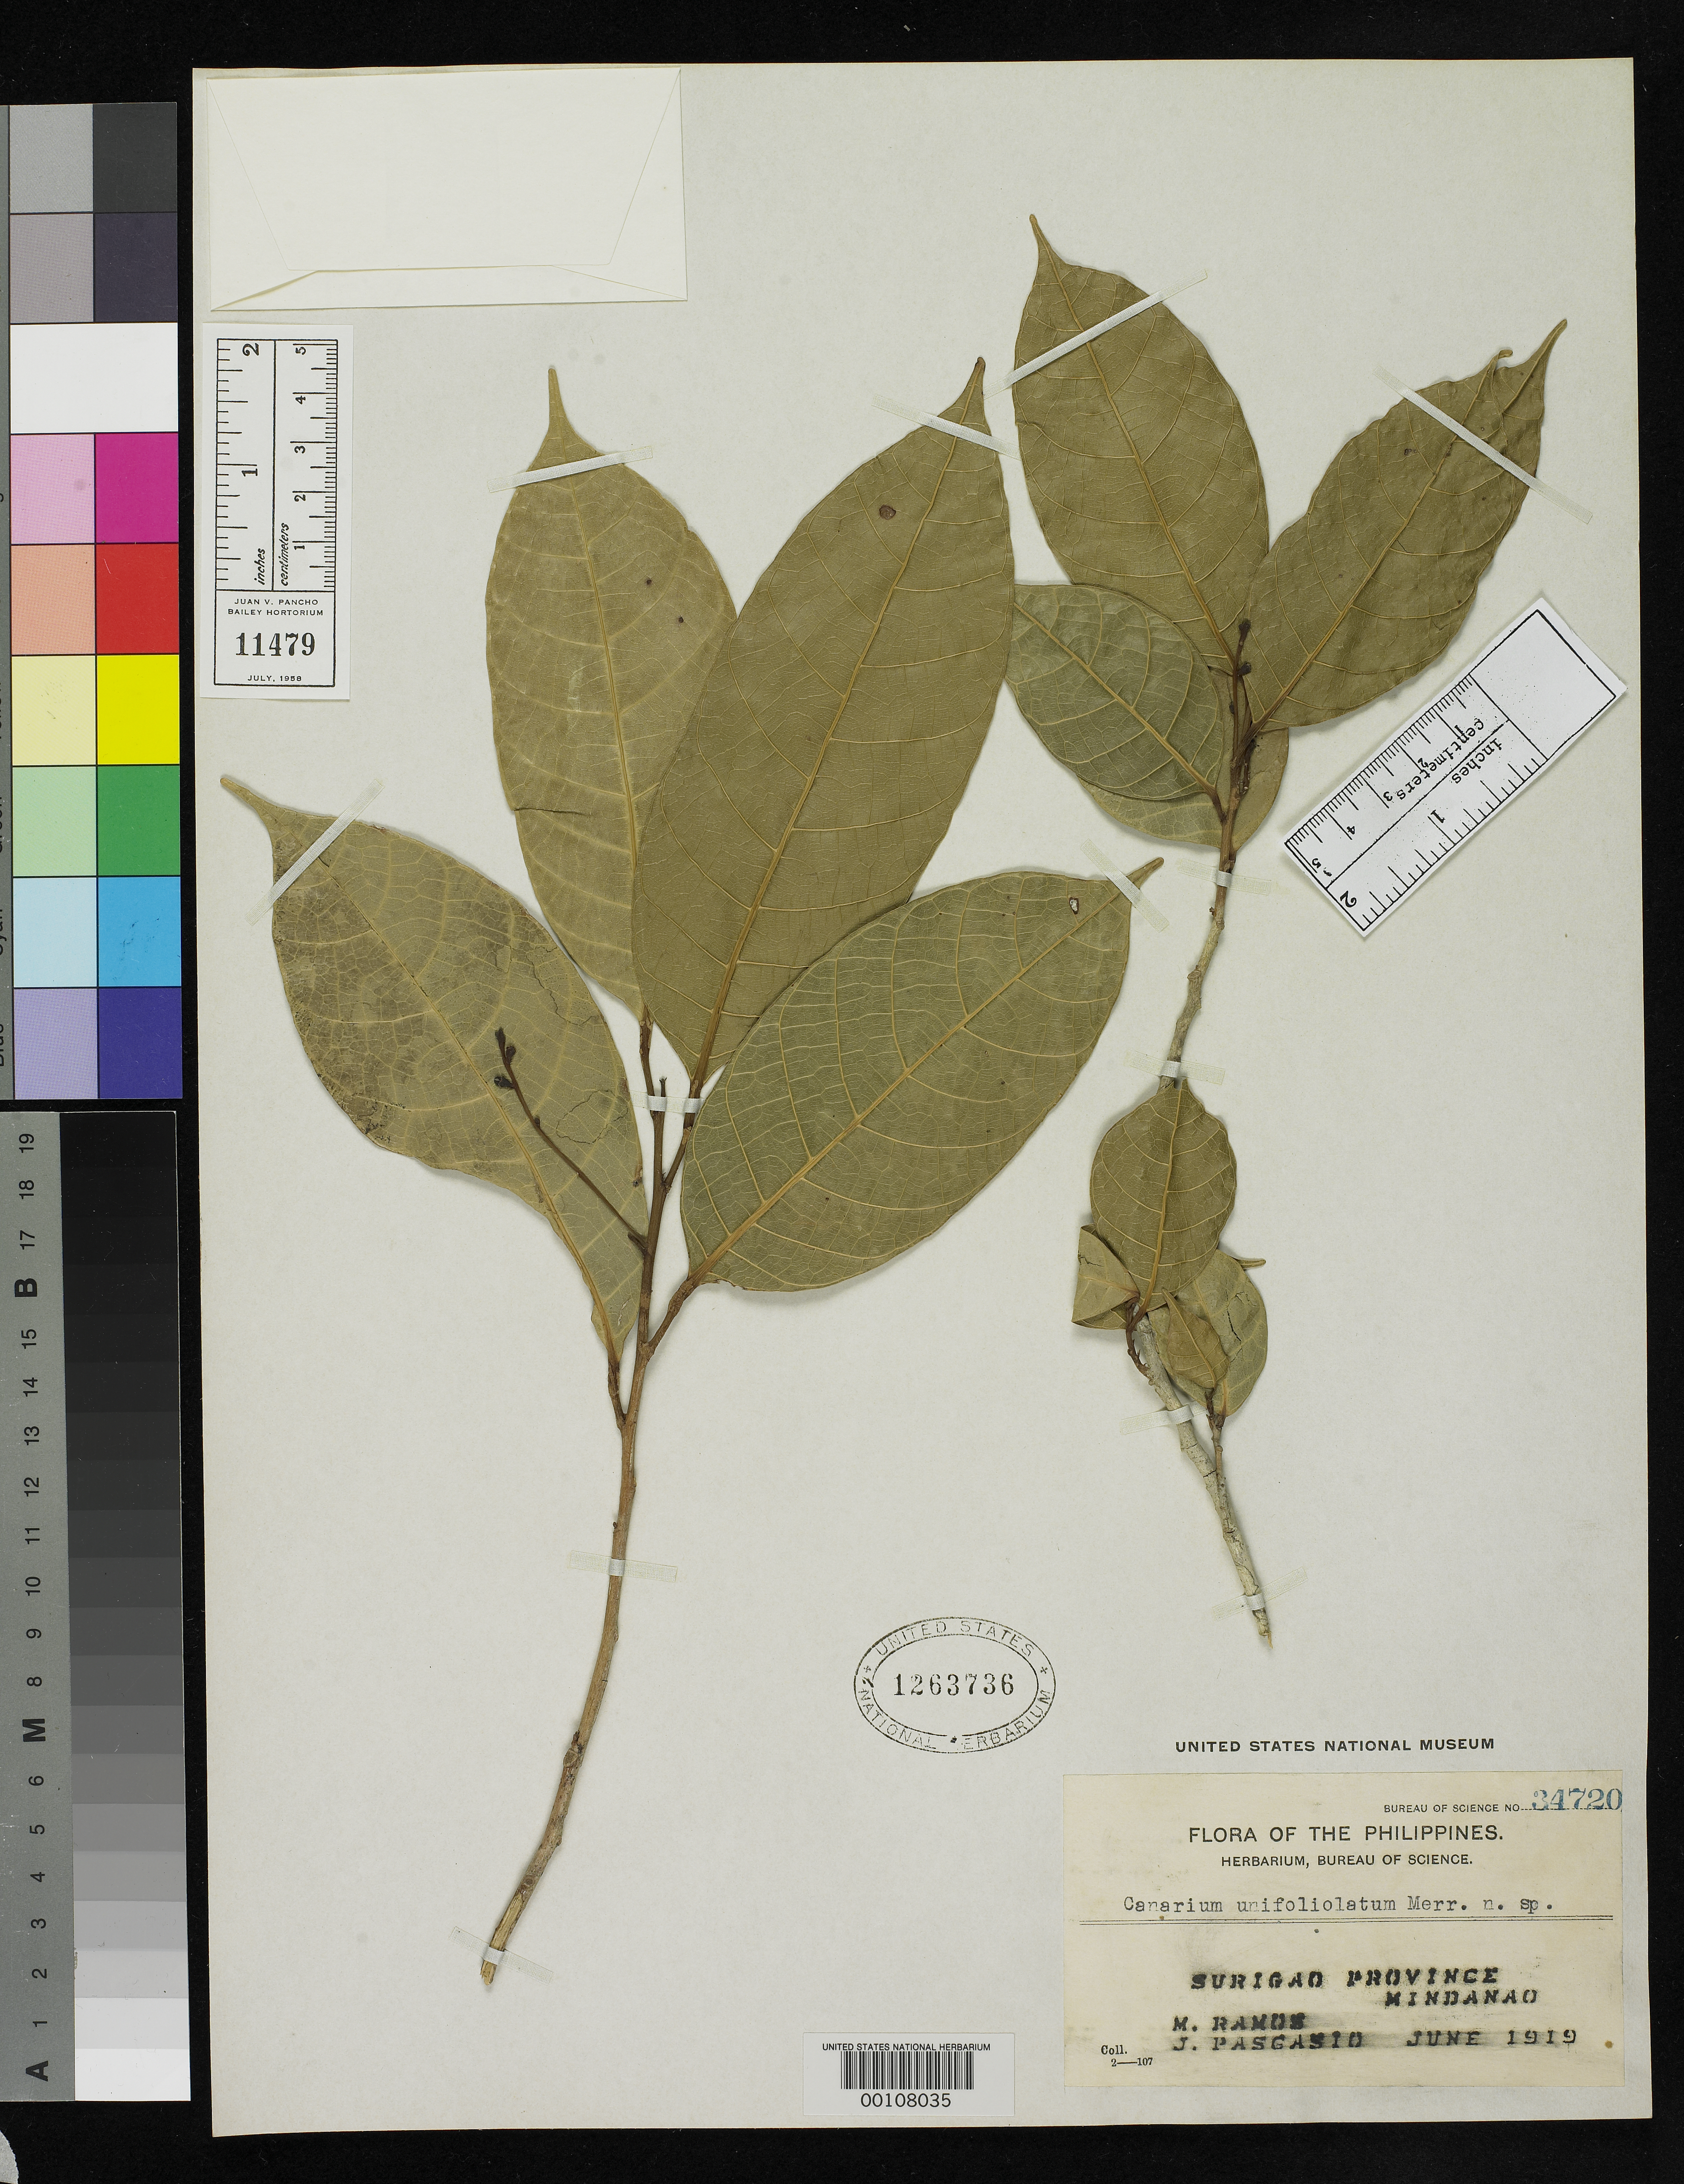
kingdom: Plantae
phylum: Tracheophyta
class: Magnoliopsida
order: Sapindales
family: Burseraceae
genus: Canarium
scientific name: Canarium unifoliolatum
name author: Merr.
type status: Isotype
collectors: M. Ramos & J. Pascasio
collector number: Bur. Sci. 34720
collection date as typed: Jun 1919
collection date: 1919-06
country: Philippines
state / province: Caraga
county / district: Surigao del Norte / Surigao del Sur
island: Mindanao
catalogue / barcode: US 1263736